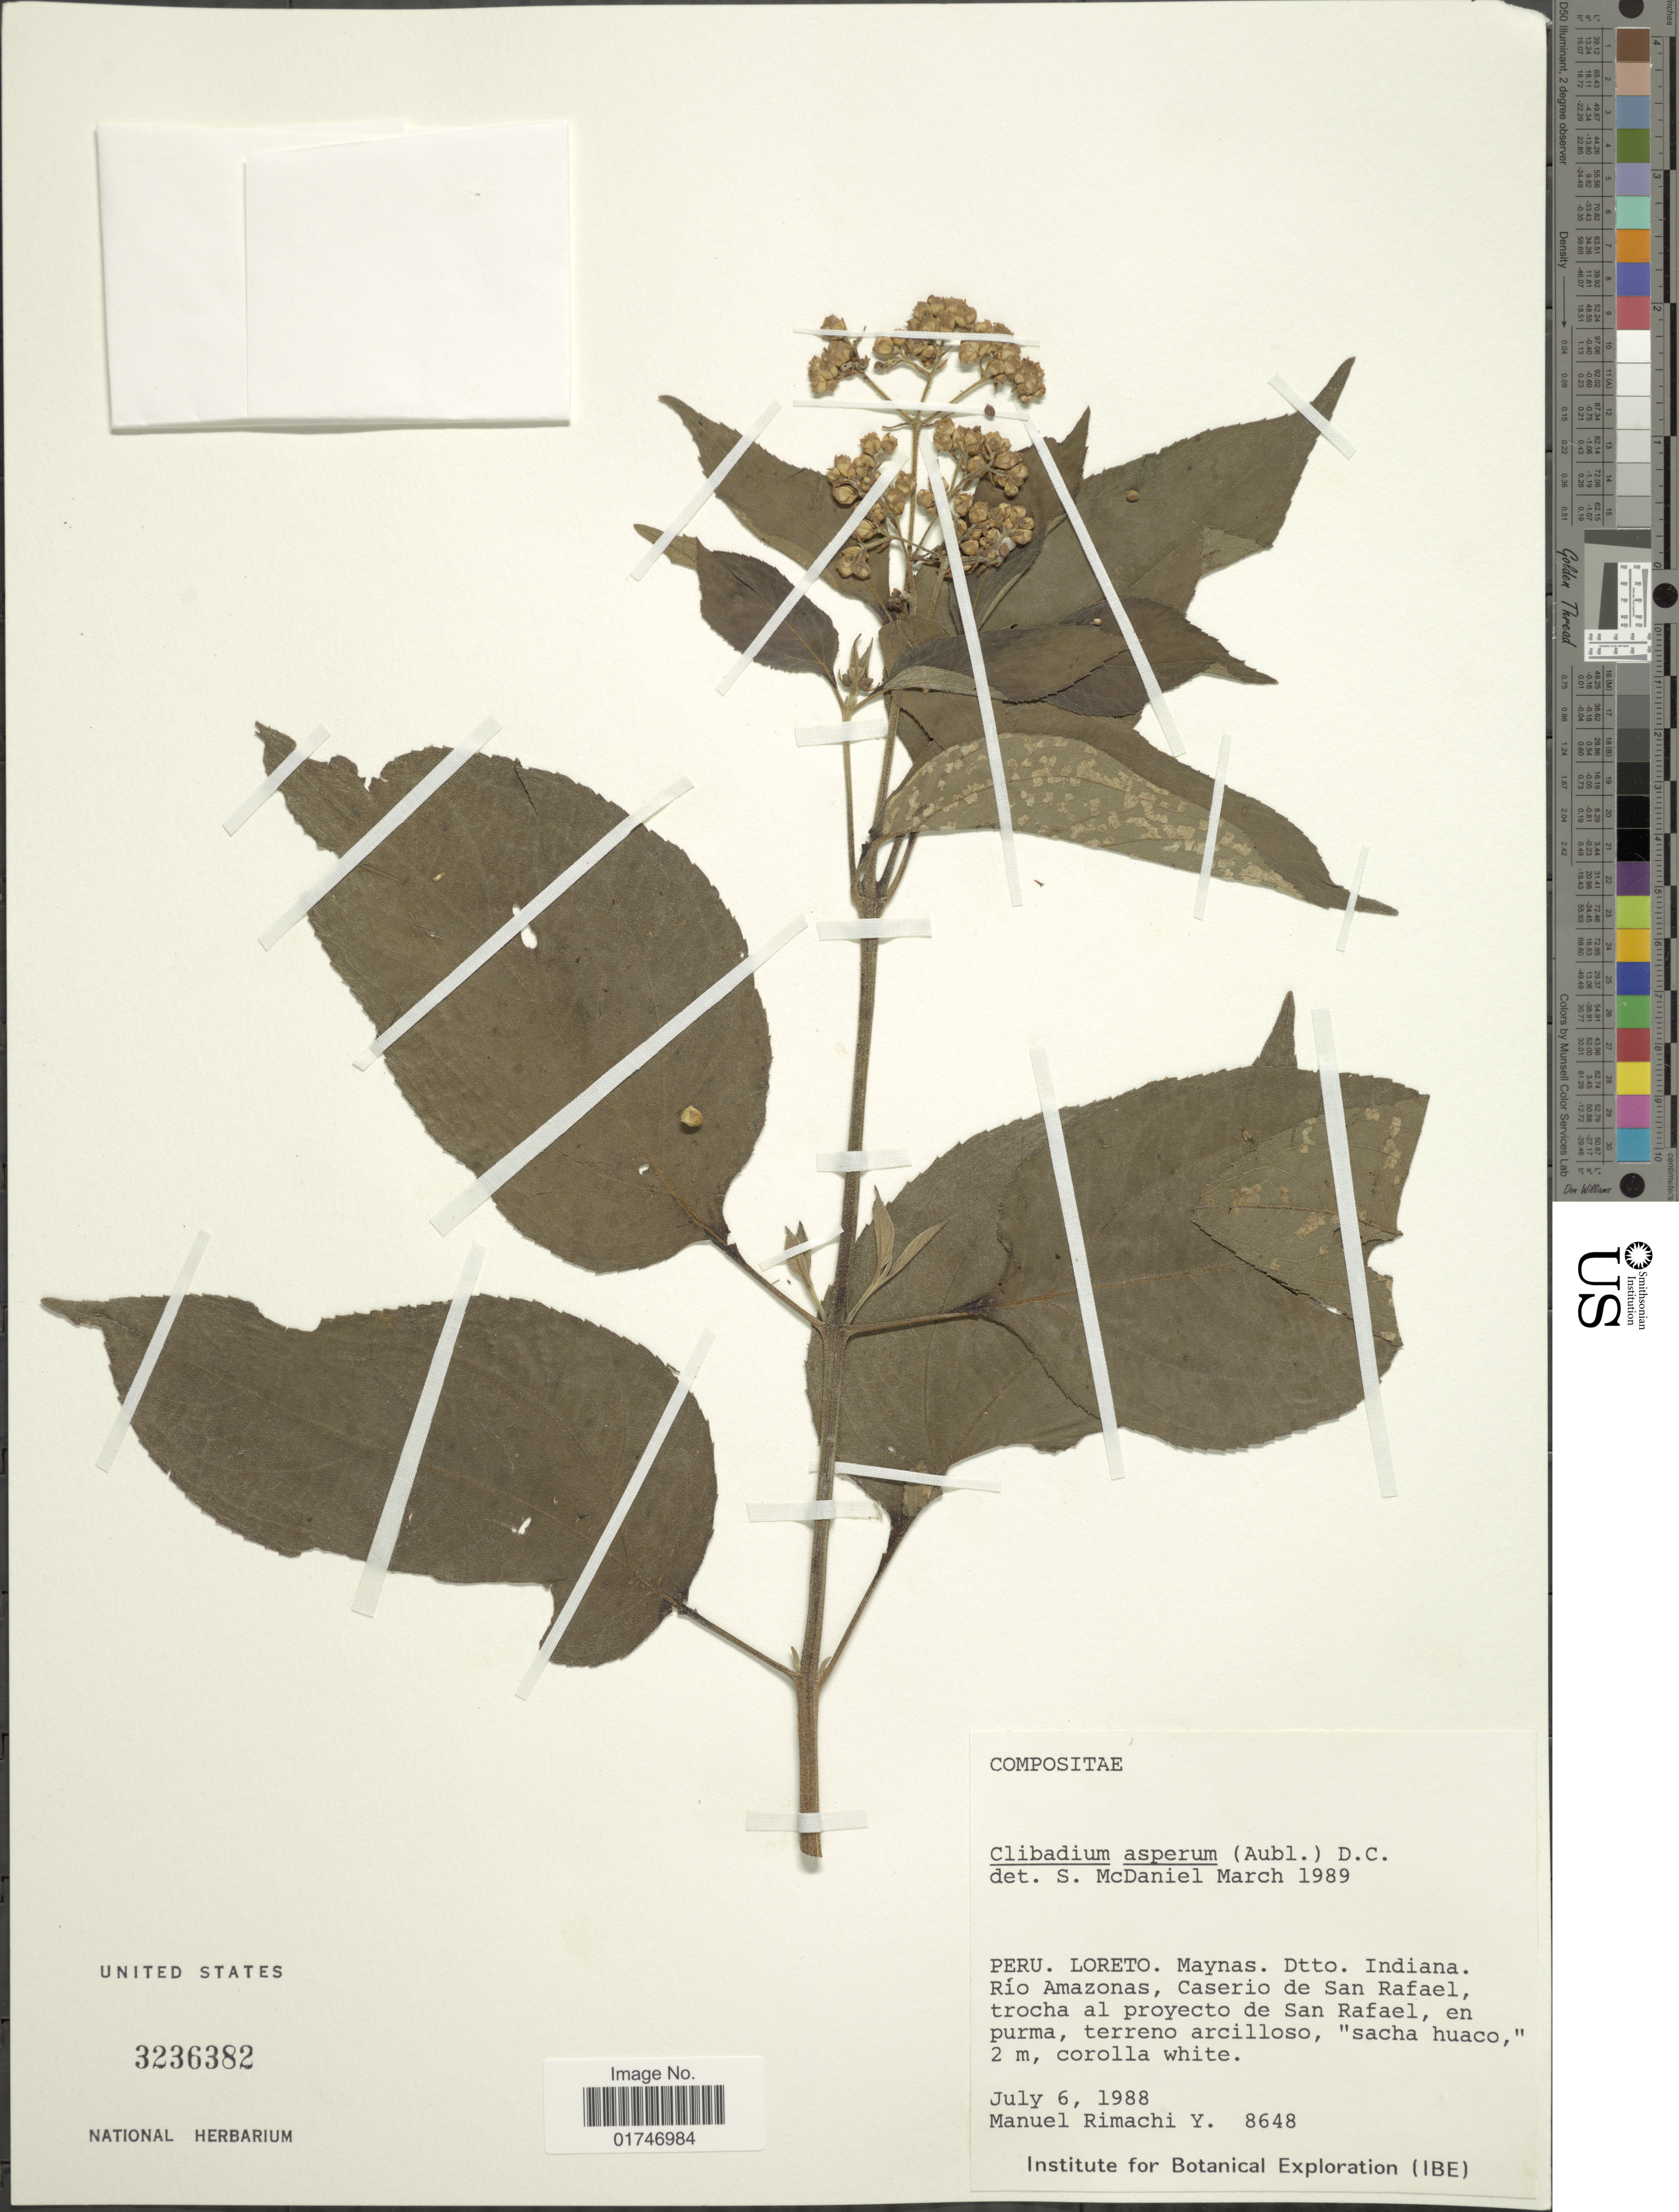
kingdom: Plantae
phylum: Tracheophyta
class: Magnoliopsida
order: Asterales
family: Asteraceae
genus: Clibadium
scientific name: Clibadium surinamense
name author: L.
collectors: M. Rimachi Y.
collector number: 8648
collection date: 1988-07-06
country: Peru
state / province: Loreto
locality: Peru. Loreto. Maynas. Dtto. Indiana. Río Amazonas, Caserio de San Rafael, trocha al proyecto de San Rafael, en purma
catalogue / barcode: US 3236382